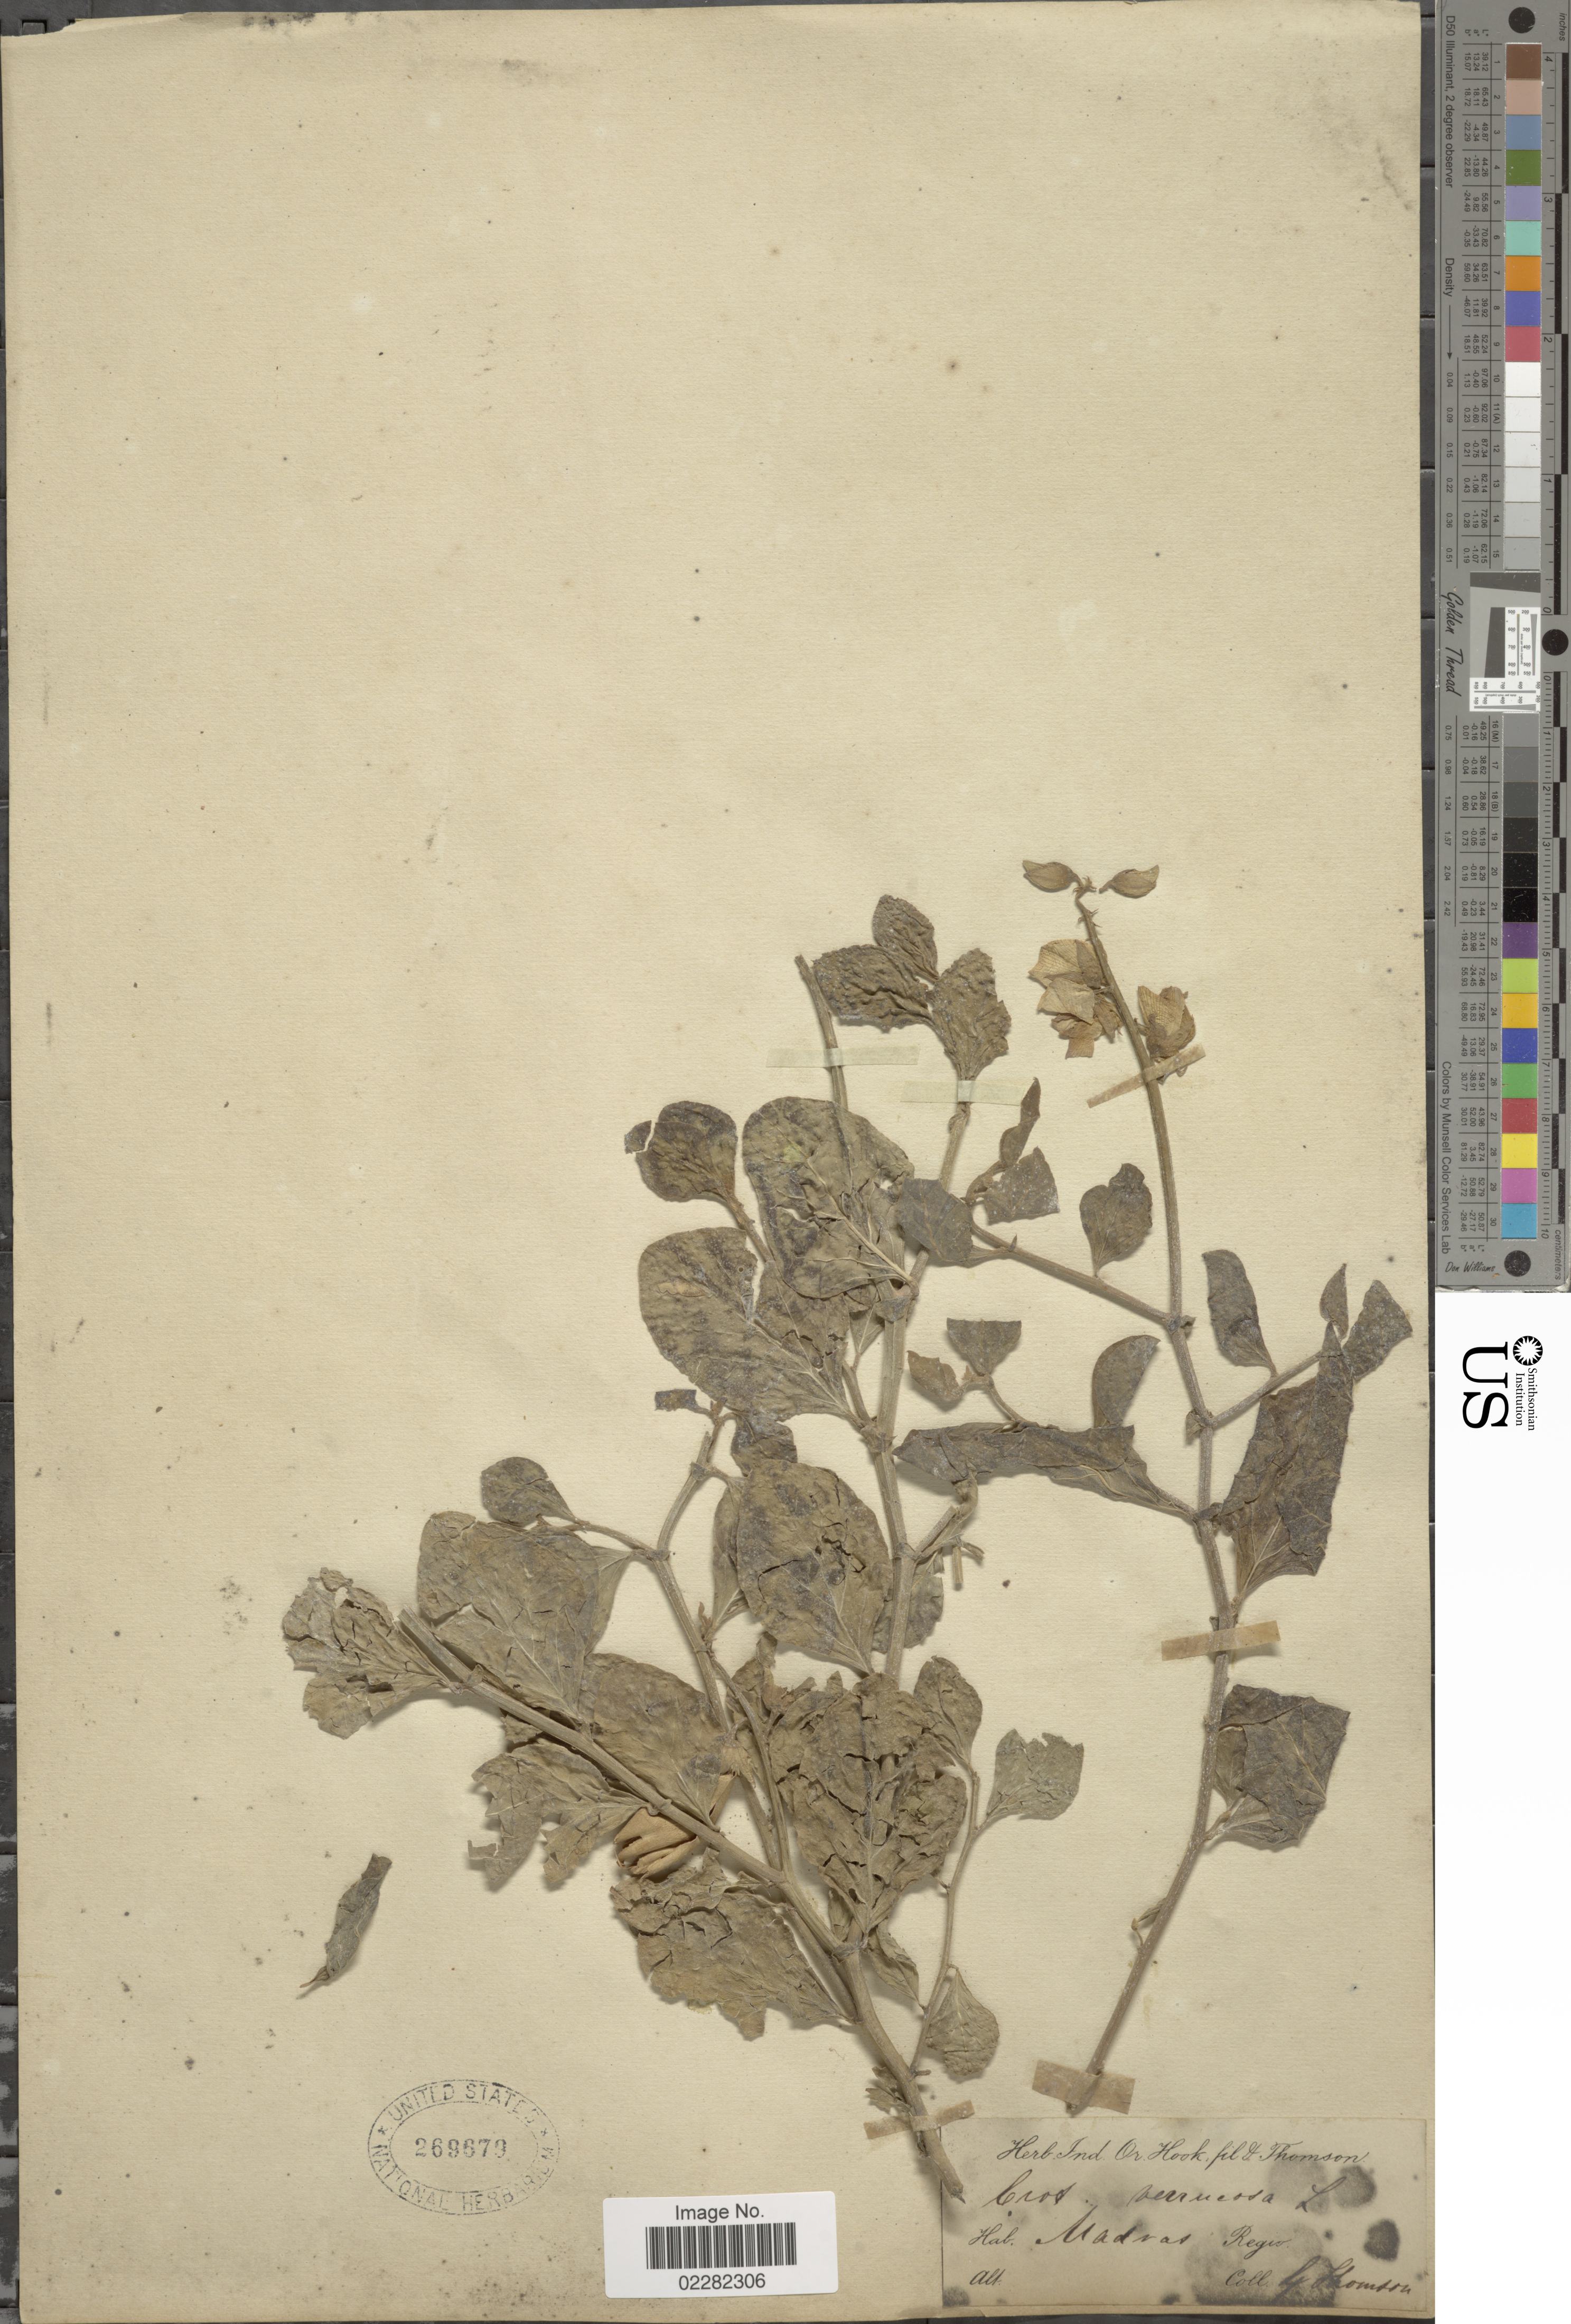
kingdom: Plantae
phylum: Tracheophyta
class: Magnoliopsida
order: Fabales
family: Fabaceae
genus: Crotalaria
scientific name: Crotalaria verrucosa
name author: L.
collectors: G. Thomson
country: India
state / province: Tamil Nadu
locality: Madras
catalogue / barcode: US 269679